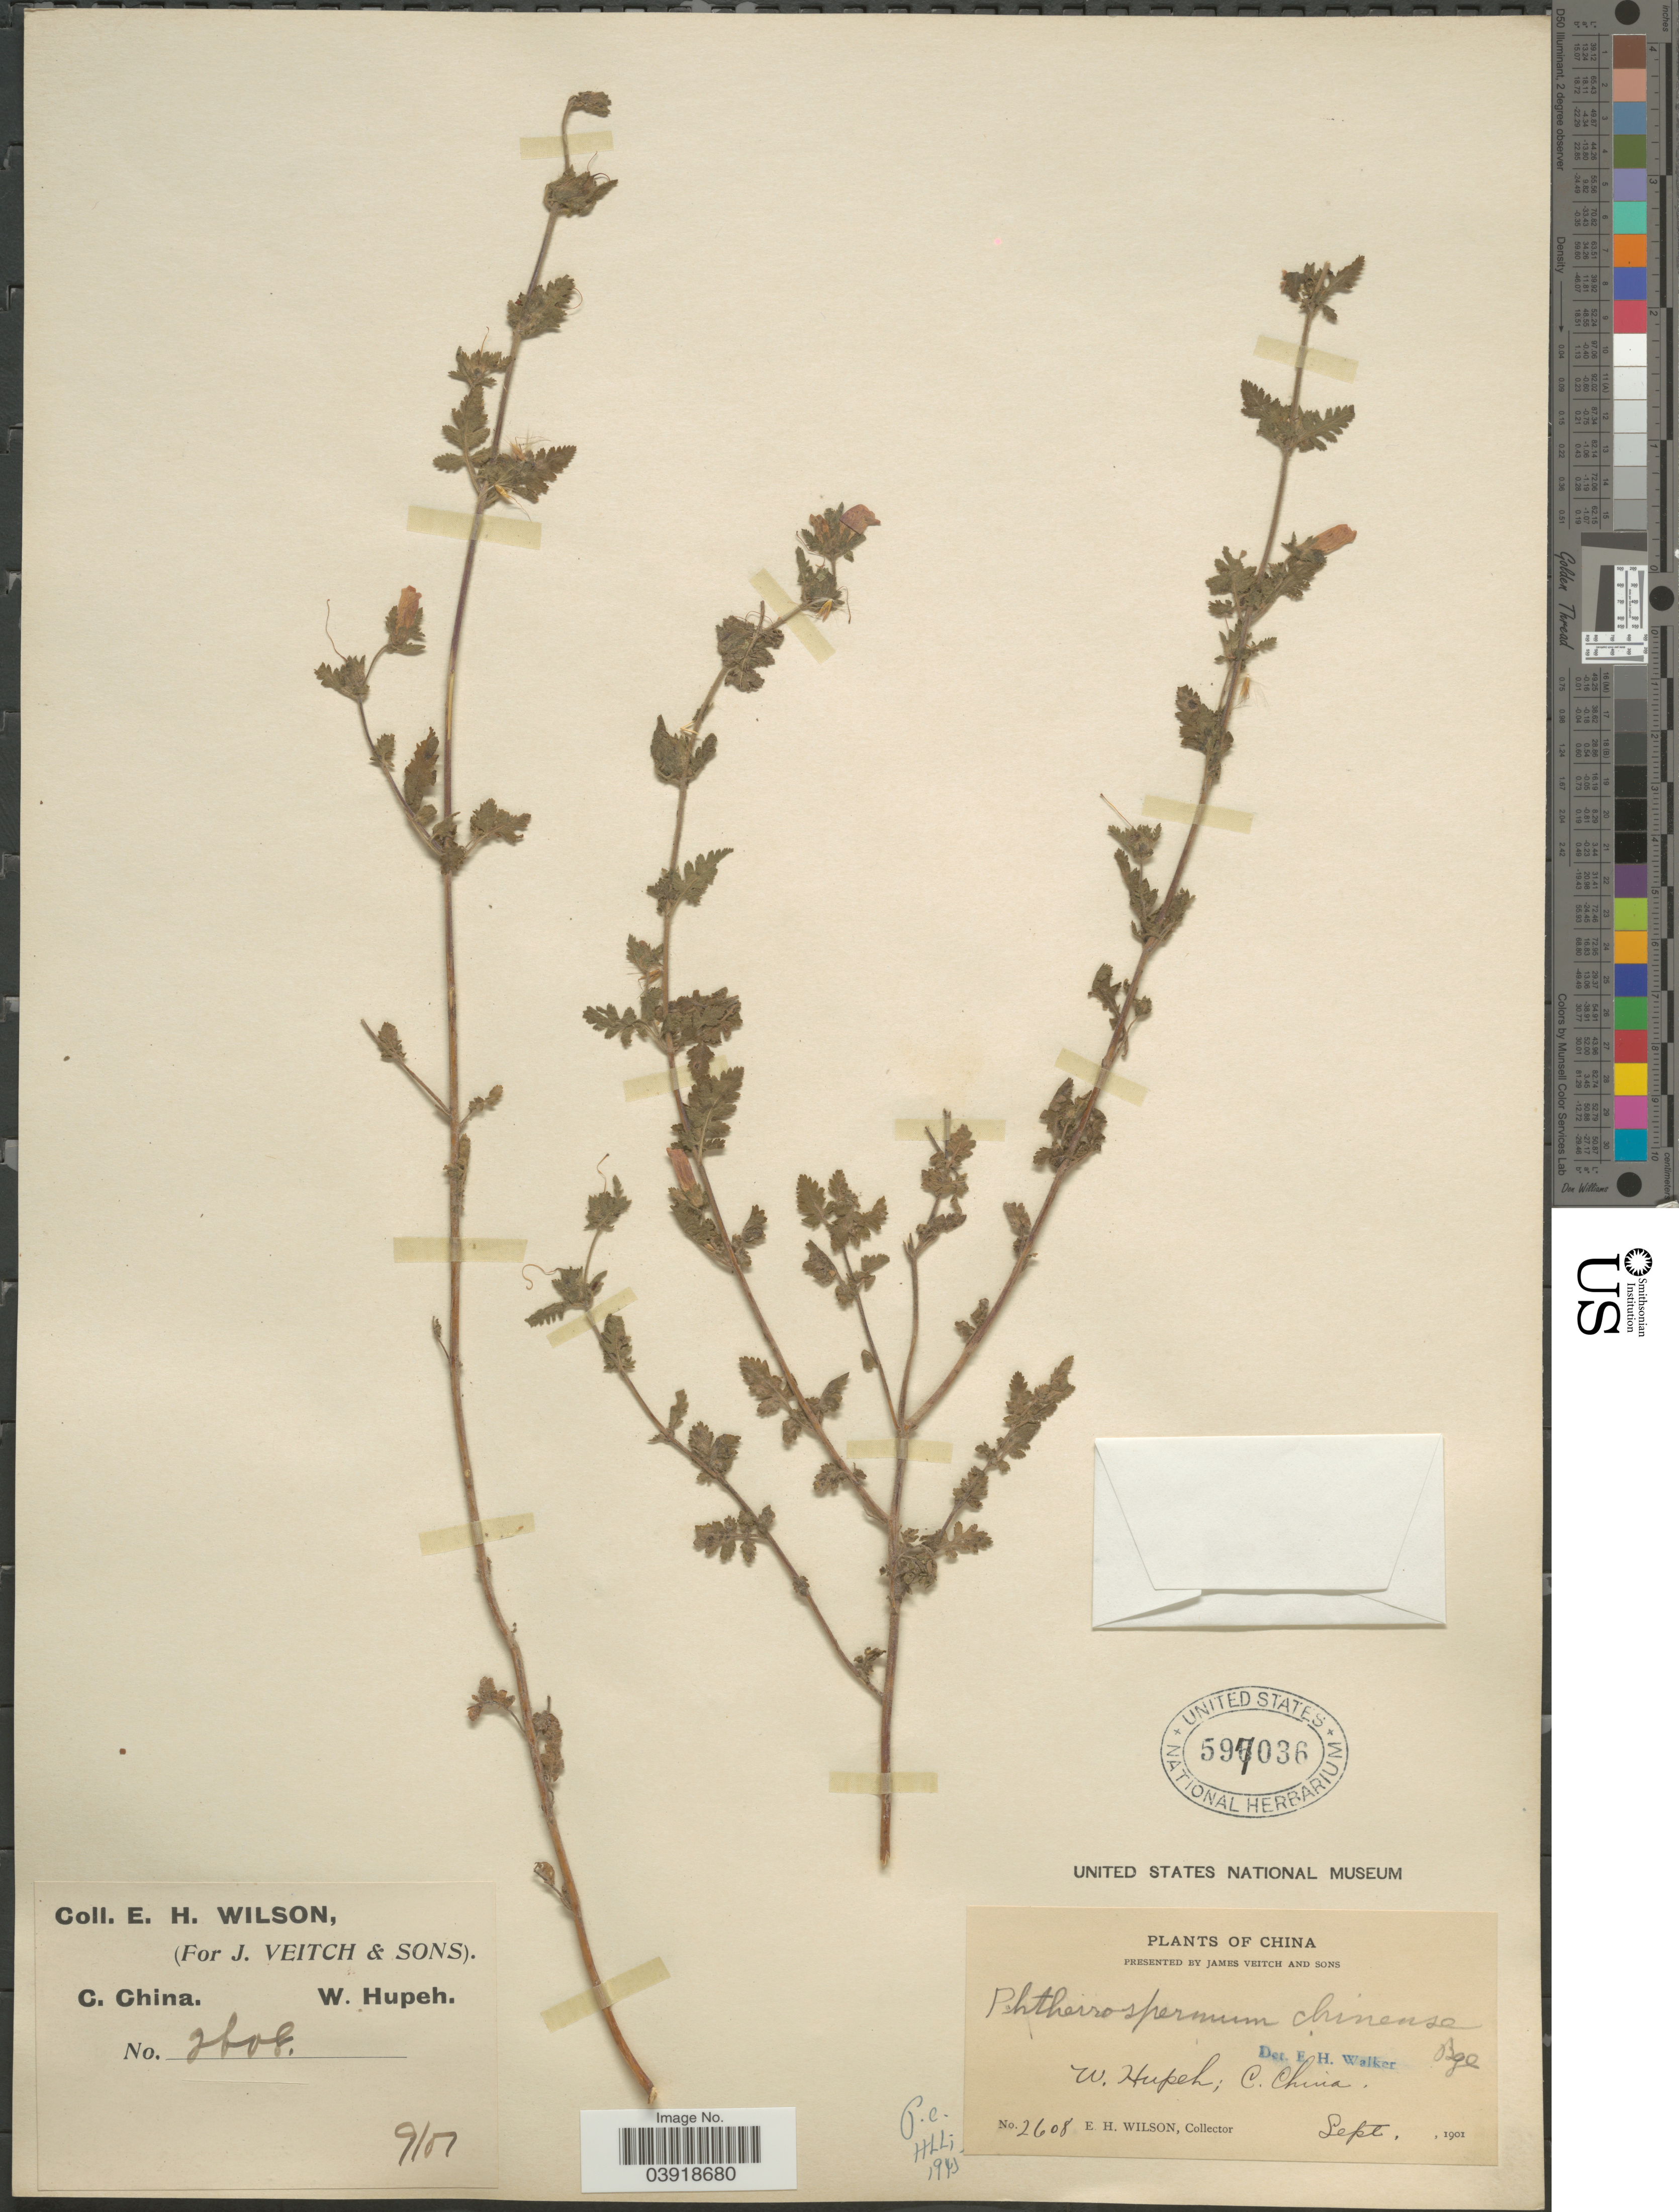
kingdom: Plantae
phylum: Tracheophyta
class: Magnoliopsida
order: Lamiales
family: Orobanchaceae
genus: Phtheirospermum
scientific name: Phtheirospermum chinense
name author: Bunge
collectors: E. Wilson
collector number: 2608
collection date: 1901-09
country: China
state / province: Hubei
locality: C. China. W. Hupeh.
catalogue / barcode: US 597036